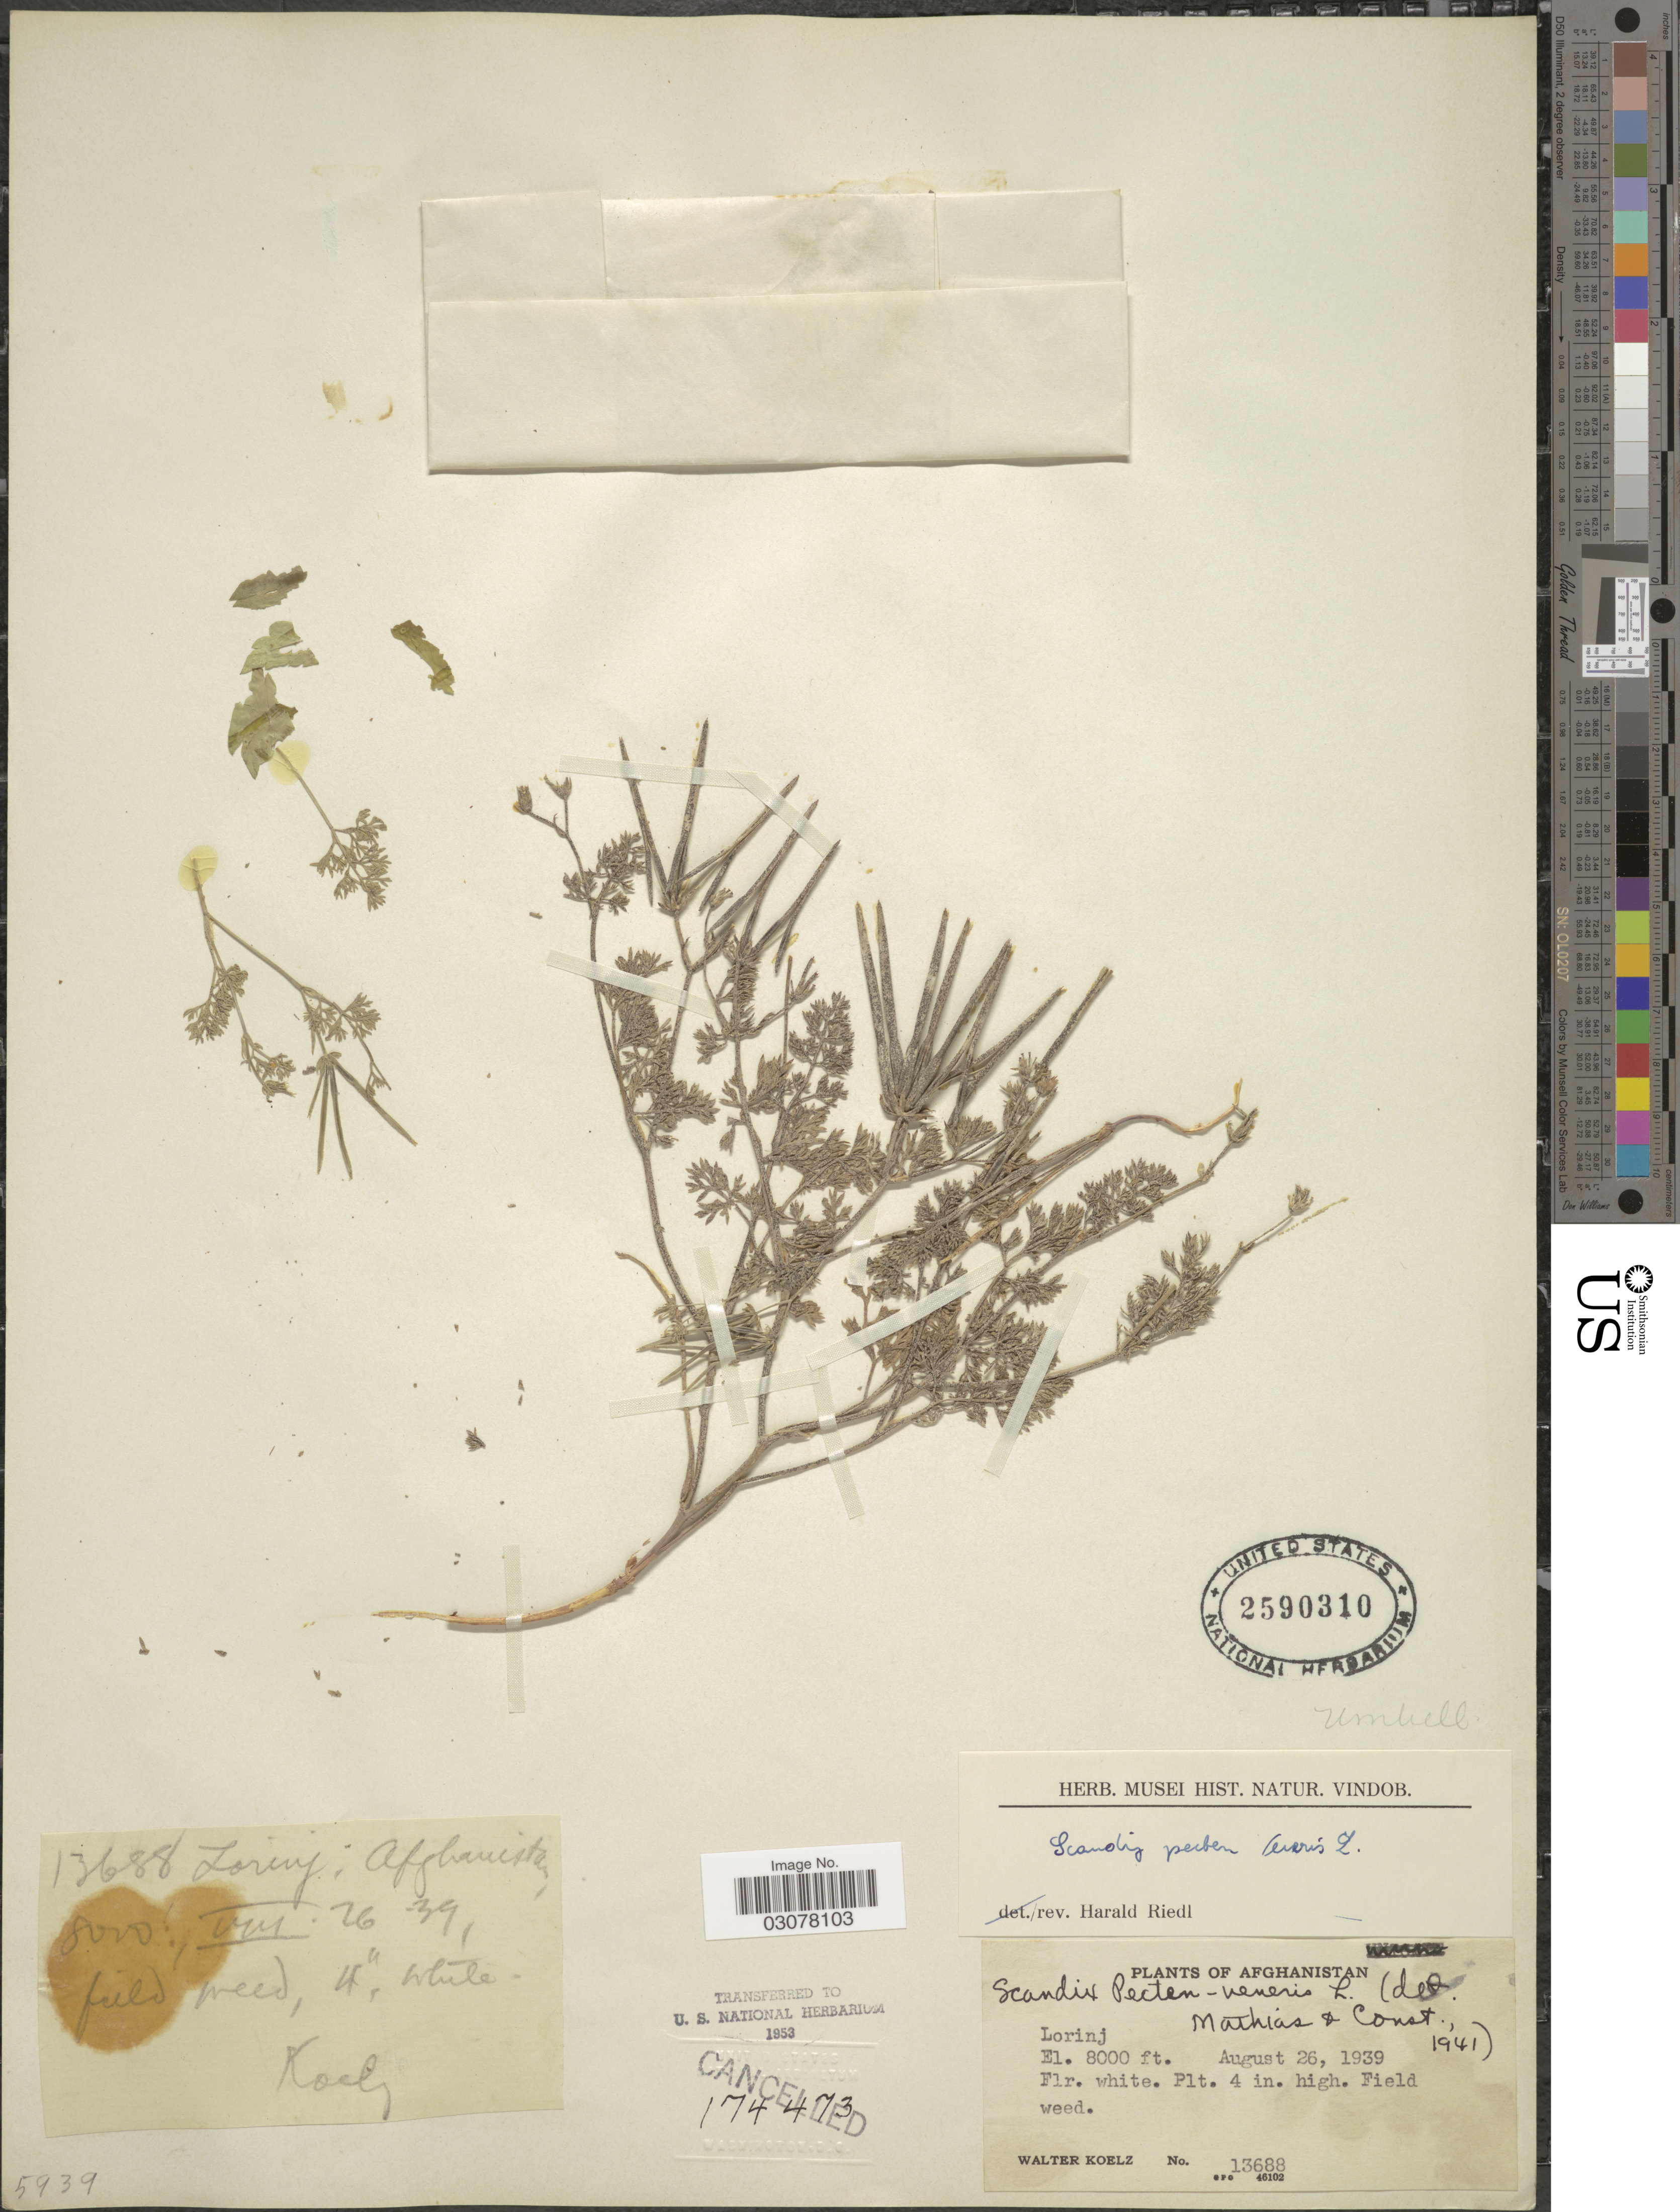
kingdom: Plantae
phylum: Tracheophyta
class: Magnoliopsida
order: Apiales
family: Apiaceae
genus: Scandix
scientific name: Scandix pecten-veneris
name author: L.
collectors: W. N. Koelz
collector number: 13688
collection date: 1939-08-26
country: Afghanistan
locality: Lorinj.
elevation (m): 2438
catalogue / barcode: US 2590310